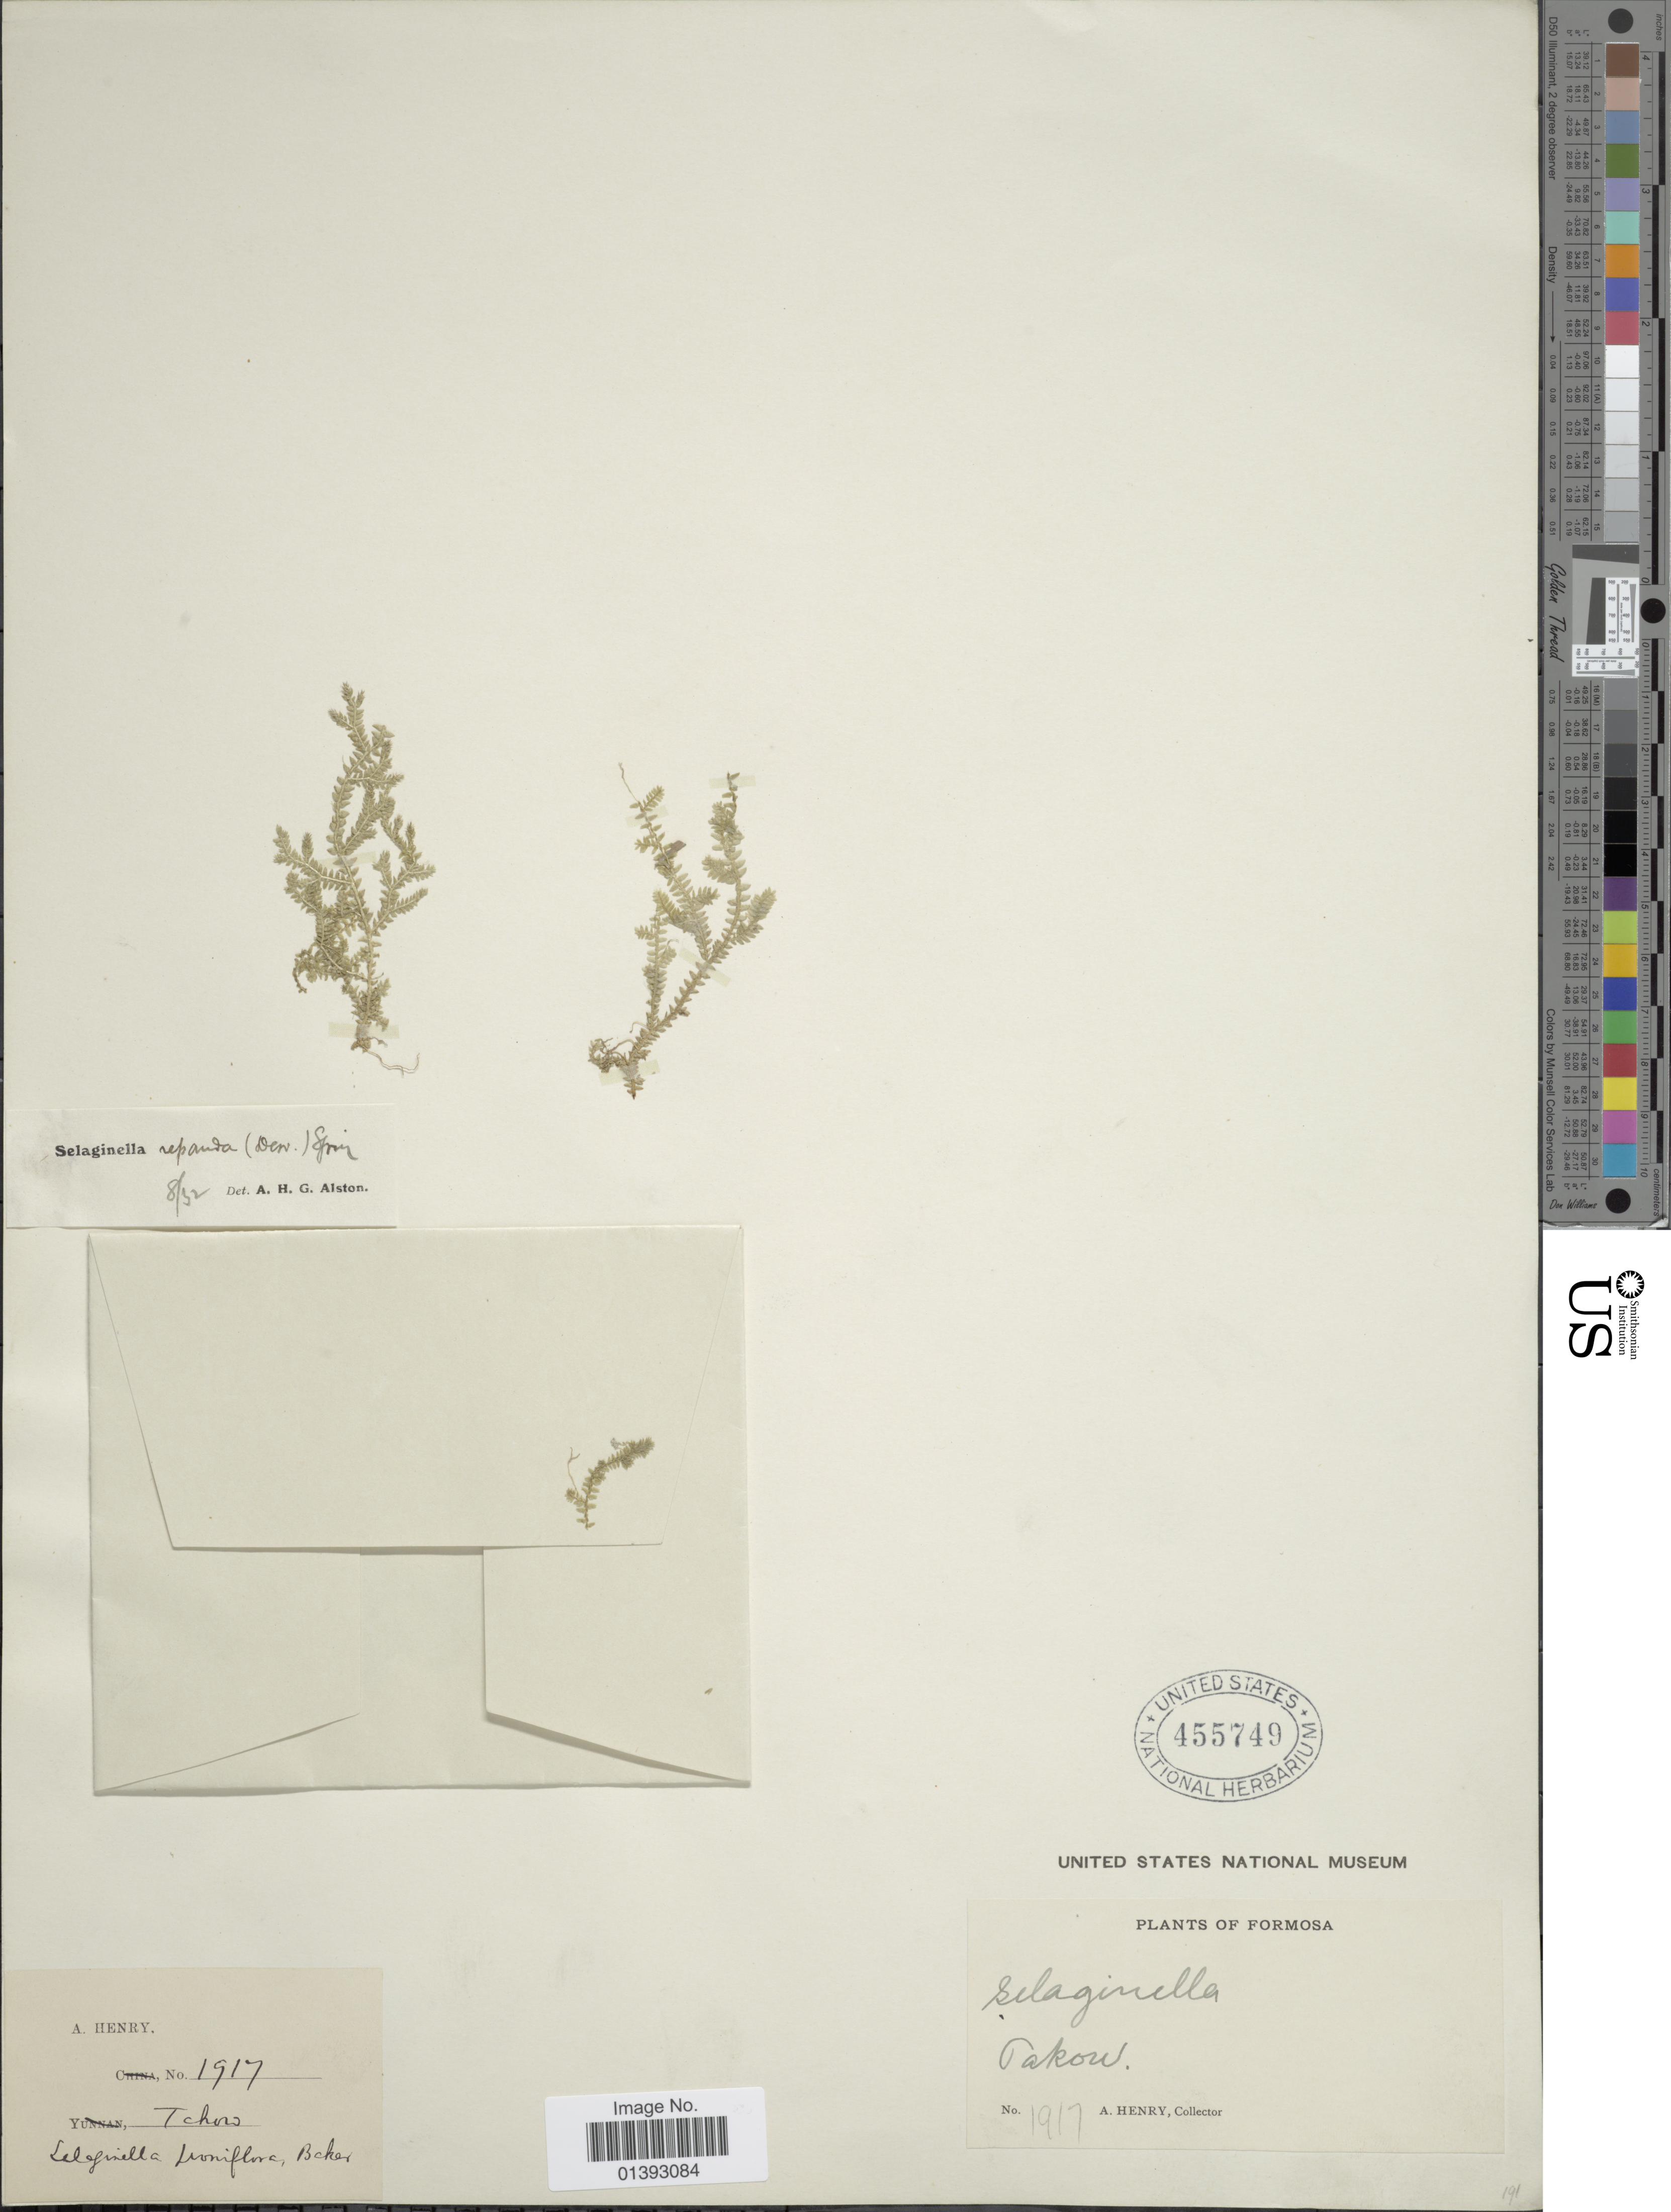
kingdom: Plantae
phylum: Tracheophyta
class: Lycopodiopsida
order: Selaginellales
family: Selaginellaceae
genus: Selaginella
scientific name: Selaginella repanda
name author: (Desv. ex Poir.) Spring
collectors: A. Henry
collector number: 1917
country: Taiwan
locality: Takow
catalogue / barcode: US 455749